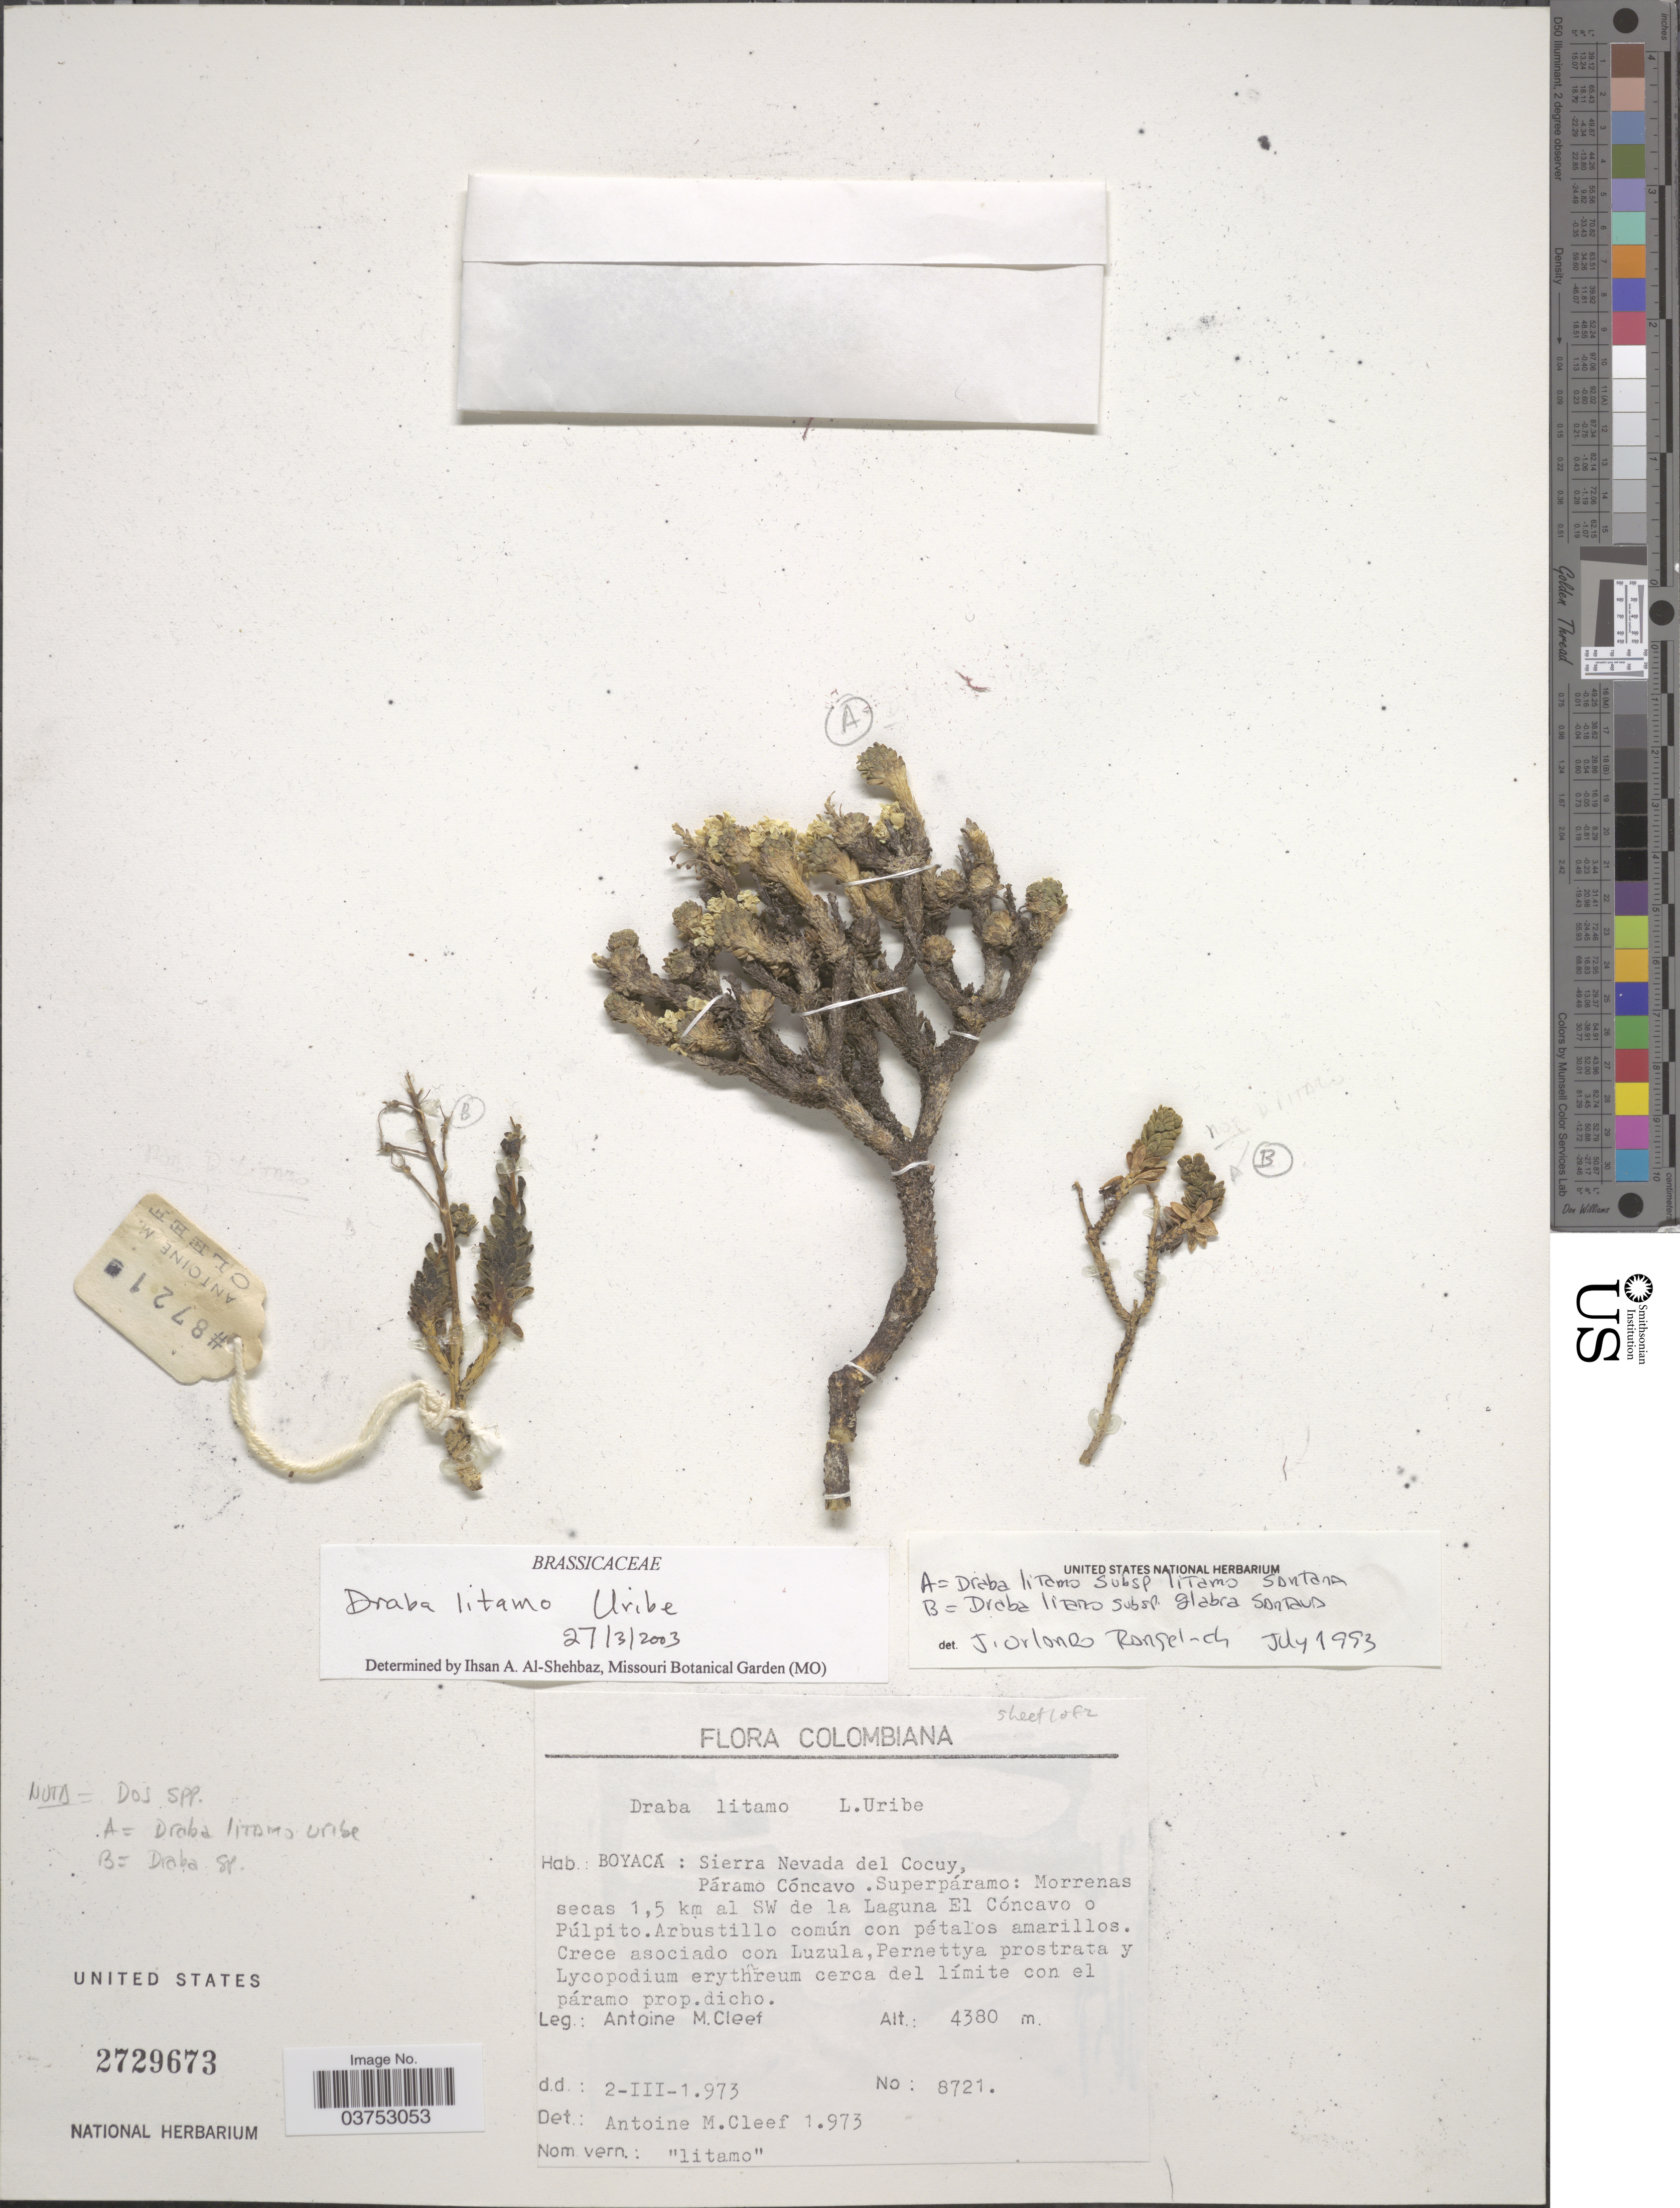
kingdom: Plantae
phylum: Tracheophyta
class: Magnoliopsida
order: Brassicales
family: Brassicaceae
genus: Draba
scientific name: Draba litamo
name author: L. Uribe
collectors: A. M. Cleef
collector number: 8721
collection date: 1973-03-02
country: Colombia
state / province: Boyacá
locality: Sierra Nevada del Cocuy, Páramo Cóncavo. Superpáramo: Morrenas secas 1.5 km al SW de la Laguna El Cóncavo o Púlpito.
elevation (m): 4380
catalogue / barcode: US 2729673